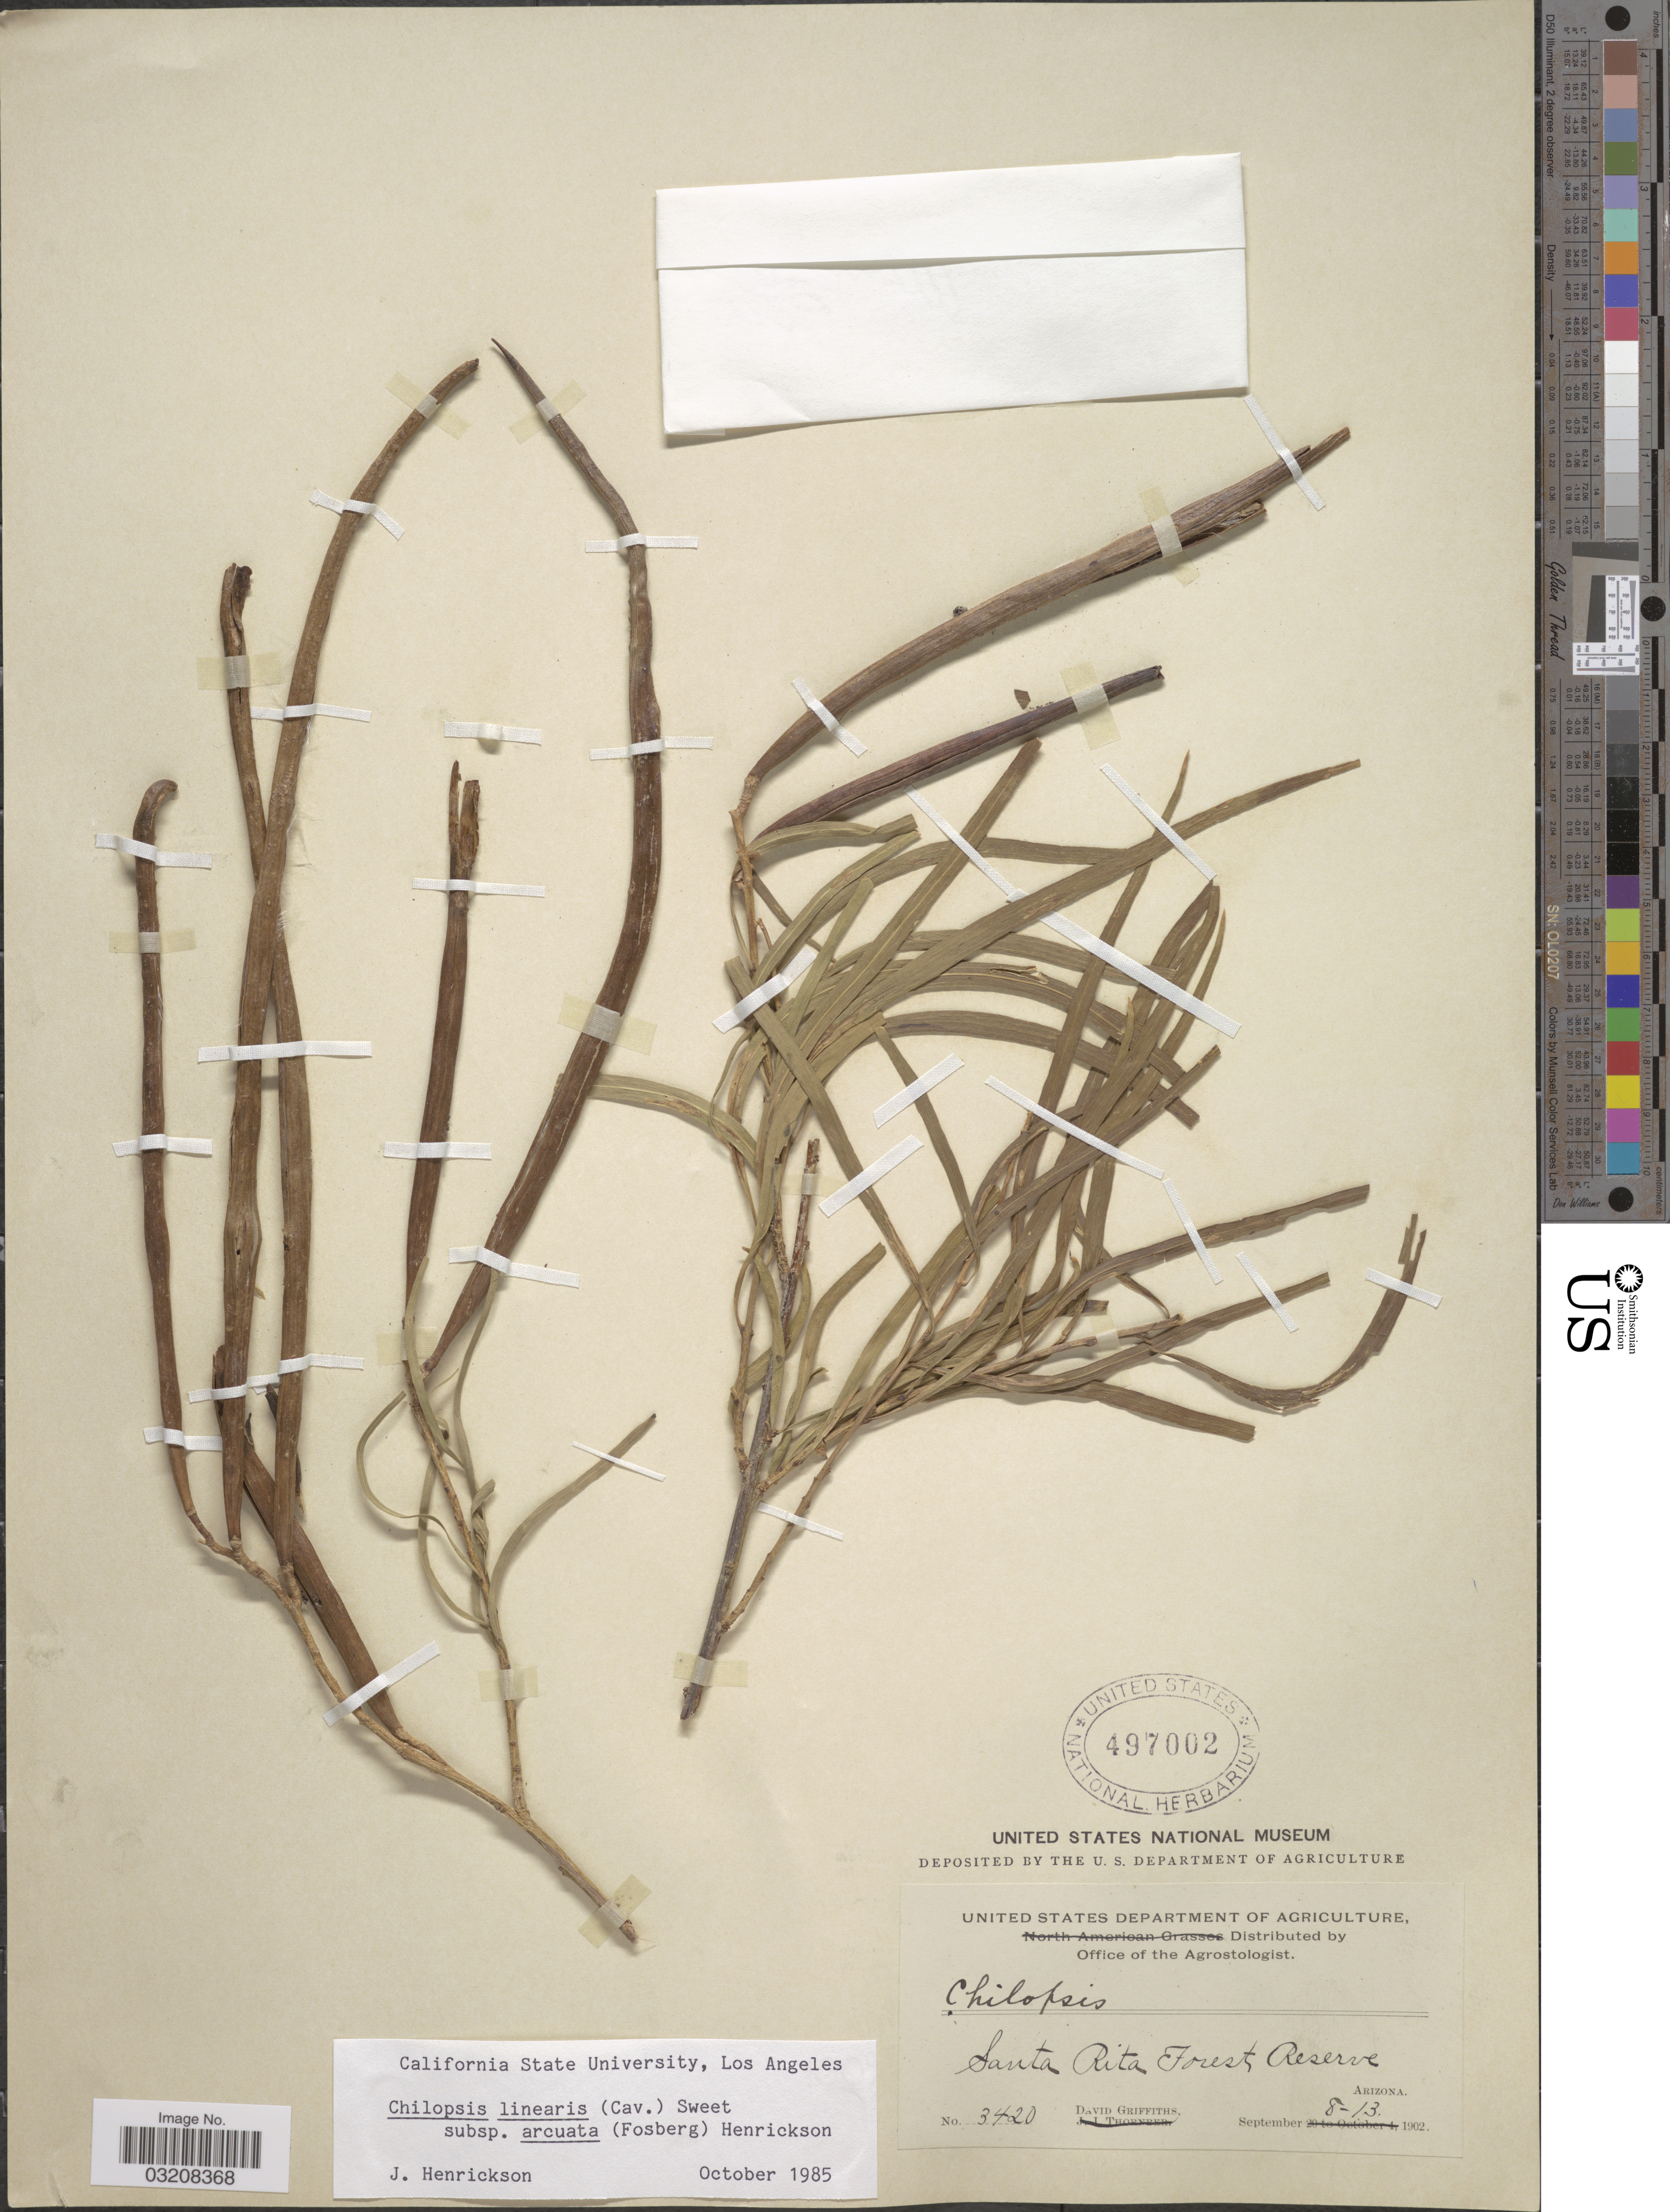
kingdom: Plantae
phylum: Tracheophyta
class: Magnoliopsida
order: Lamiales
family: Bignoniaceae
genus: Chilopsis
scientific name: Chilopsis linearis subsp. arcuata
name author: (Fosberg) Henrickson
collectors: D. Griffiths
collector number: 3420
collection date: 1902-09-08/1902-09-13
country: United States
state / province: Arizona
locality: Santa Rita Forest Reserve.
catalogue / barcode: US 497002